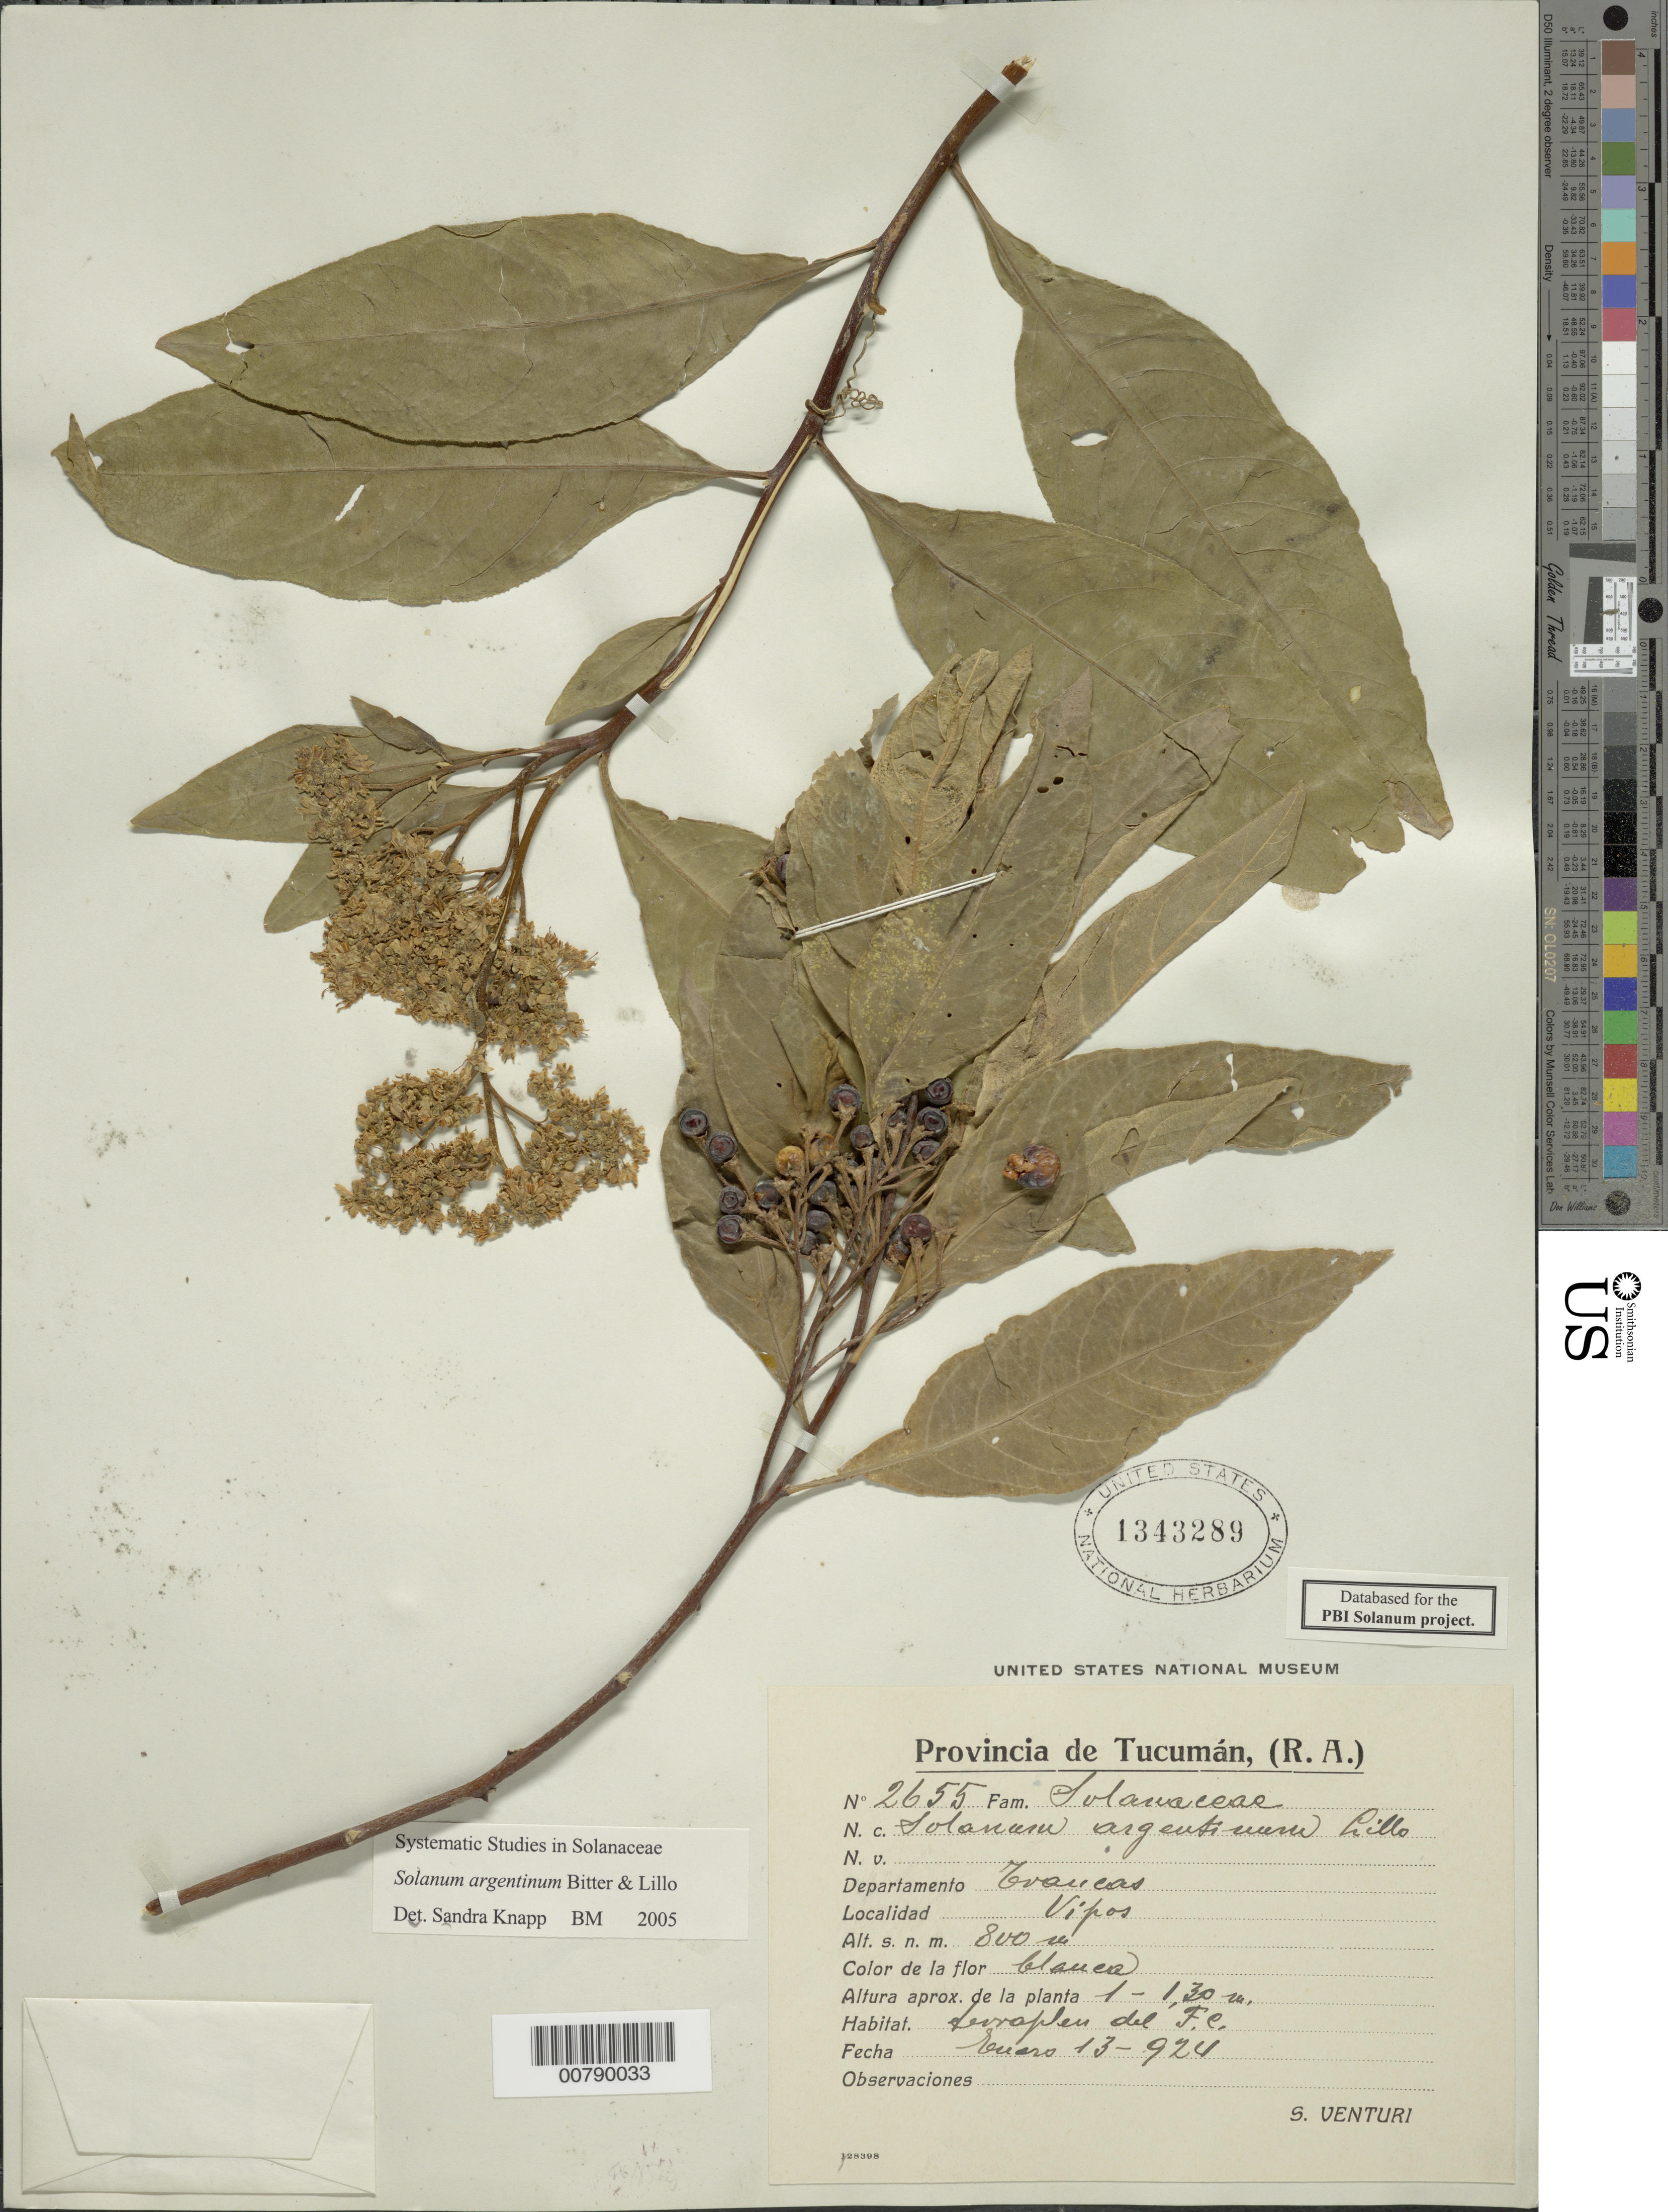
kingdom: Plantae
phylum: Tracheophyta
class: Magnoliopsida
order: Solanales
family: Solanaceae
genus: Solanum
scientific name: Solanum argentinum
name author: Bitter & Lillo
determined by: Knapp, S. D.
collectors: S. Venturi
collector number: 2655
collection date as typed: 13 Jan 1924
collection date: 1924-01-13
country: Argentina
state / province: Tucumán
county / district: Trancas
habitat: terraplen de FC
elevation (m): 800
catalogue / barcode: US 1343289